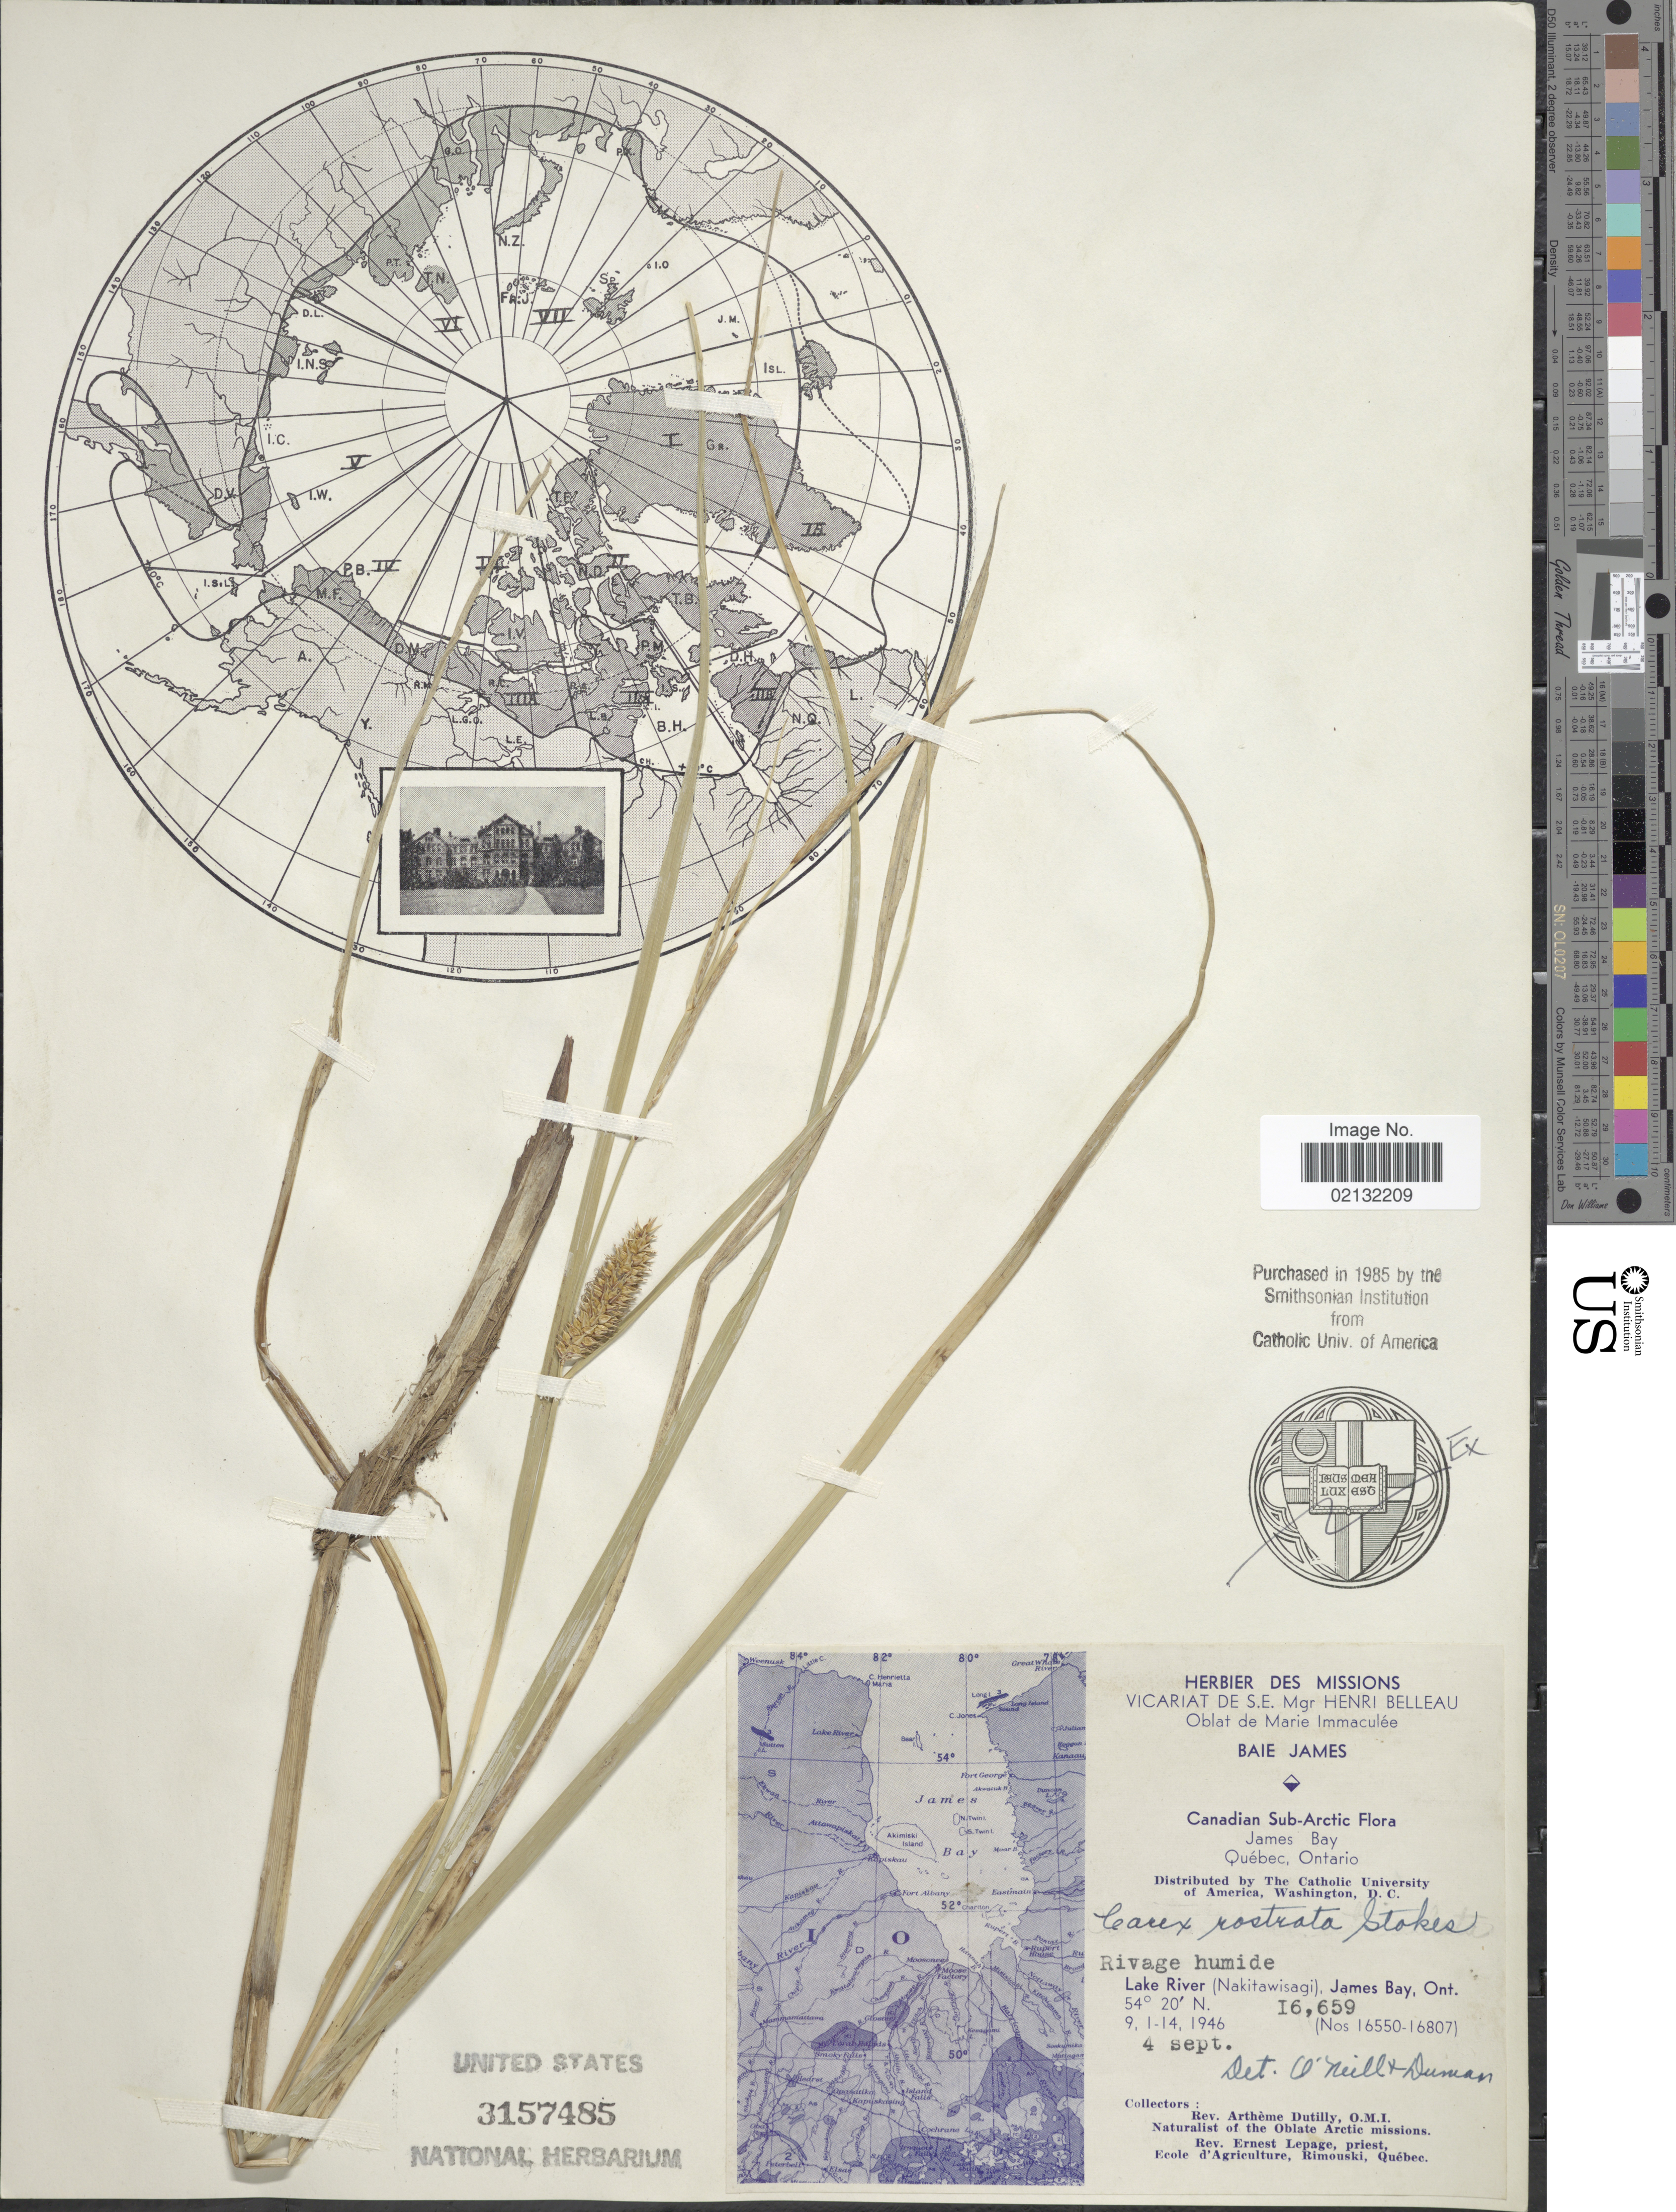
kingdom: Plantae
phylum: Tracheophyta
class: Liliopsida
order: Poales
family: Cyperaceae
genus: Carex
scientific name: Carex rostrata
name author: Stokes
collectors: A. Dutilly & E. Lepage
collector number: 16659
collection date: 1946-09-04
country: Canada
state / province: Ontario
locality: Canadian Sub-Arctic, James Bay, rivage humide, Lake River (Nakitawisagi)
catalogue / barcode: US 3157485